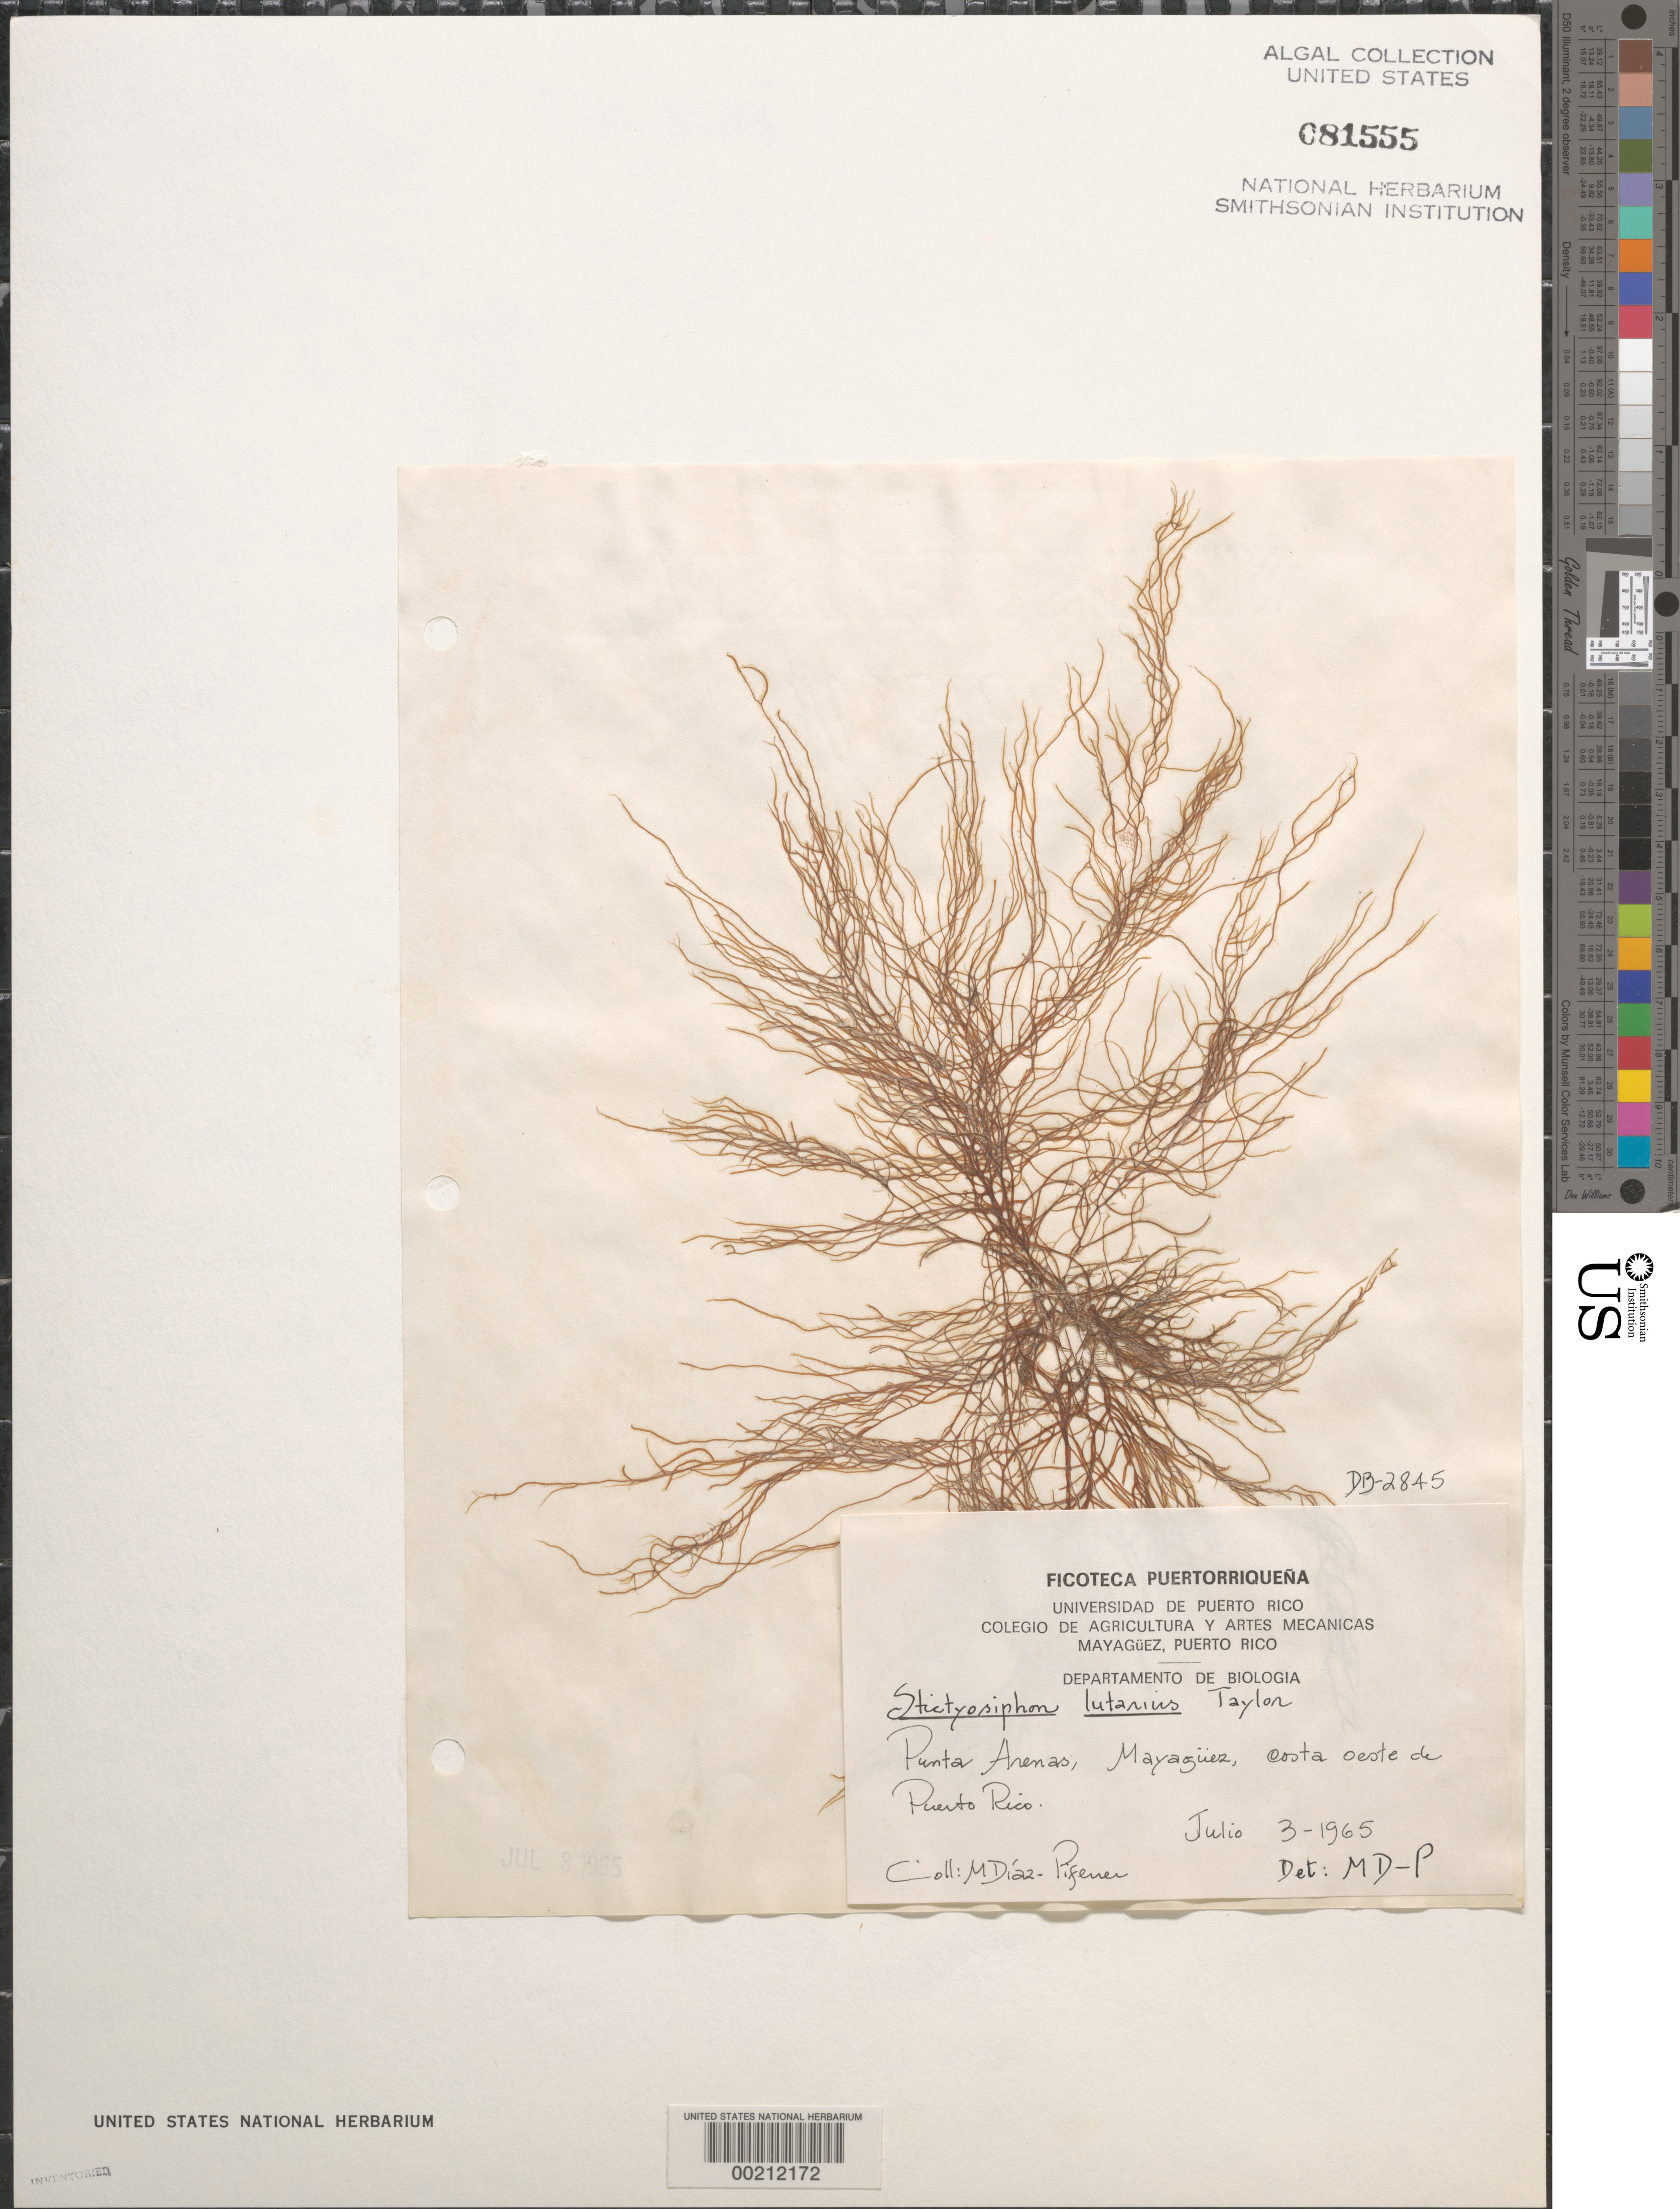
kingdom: Chromista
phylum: Ochrophyta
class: Phaeophyceae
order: Ectocarpales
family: Chordariaceae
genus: Stictyosiphon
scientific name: Stictyosiphon lutarius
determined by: Diaz-Piferrer, M.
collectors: M. Diaz-Piferrer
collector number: Db-2845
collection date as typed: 03 Jul 1965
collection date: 1965-07-03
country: Puerto Rico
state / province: Mayaguez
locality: Punta arenas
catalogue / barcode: US 81555